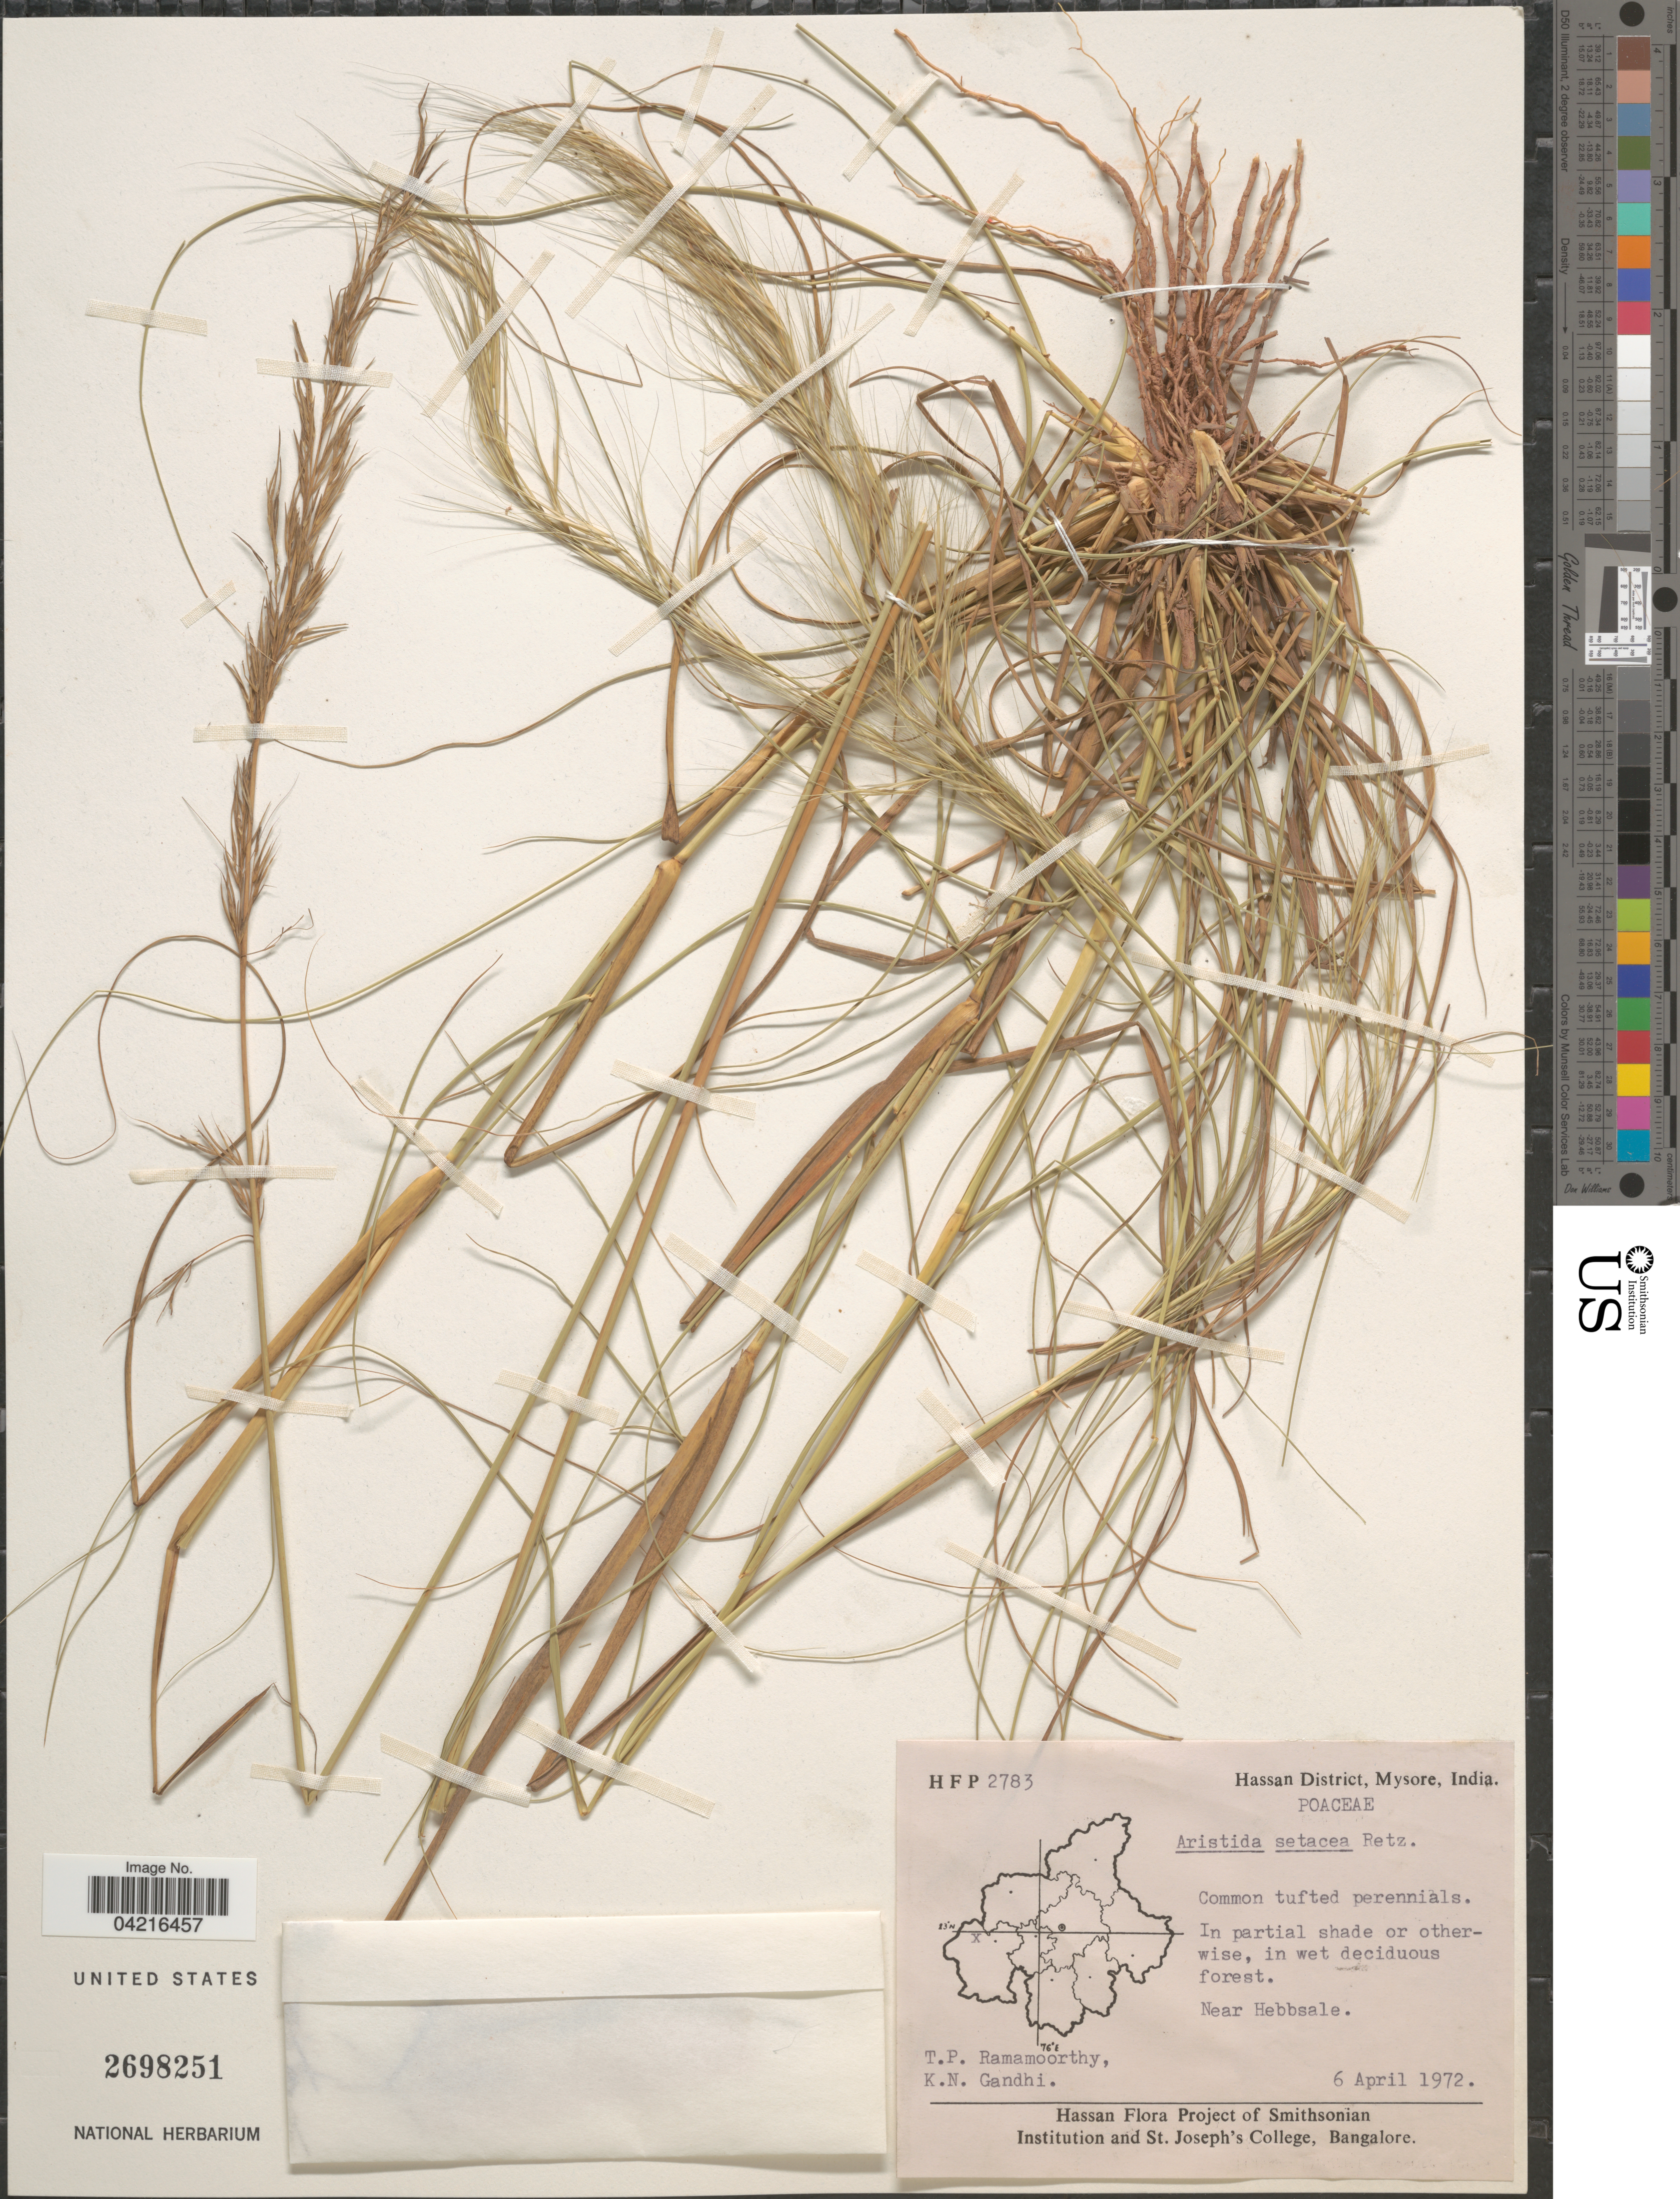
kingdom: Plantae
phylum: Tracheophyta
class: Liliopsida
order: Poales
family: Poaceae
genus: Aristida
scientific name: Aristida setacea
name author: Retz.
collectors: T. P. Ramamoorthy & K. N. Gandhi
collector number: HFP 2783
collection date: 1972-04-06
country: India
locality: Hassan District, Mysore. Near Hebbsale.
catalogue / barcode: US 2698251